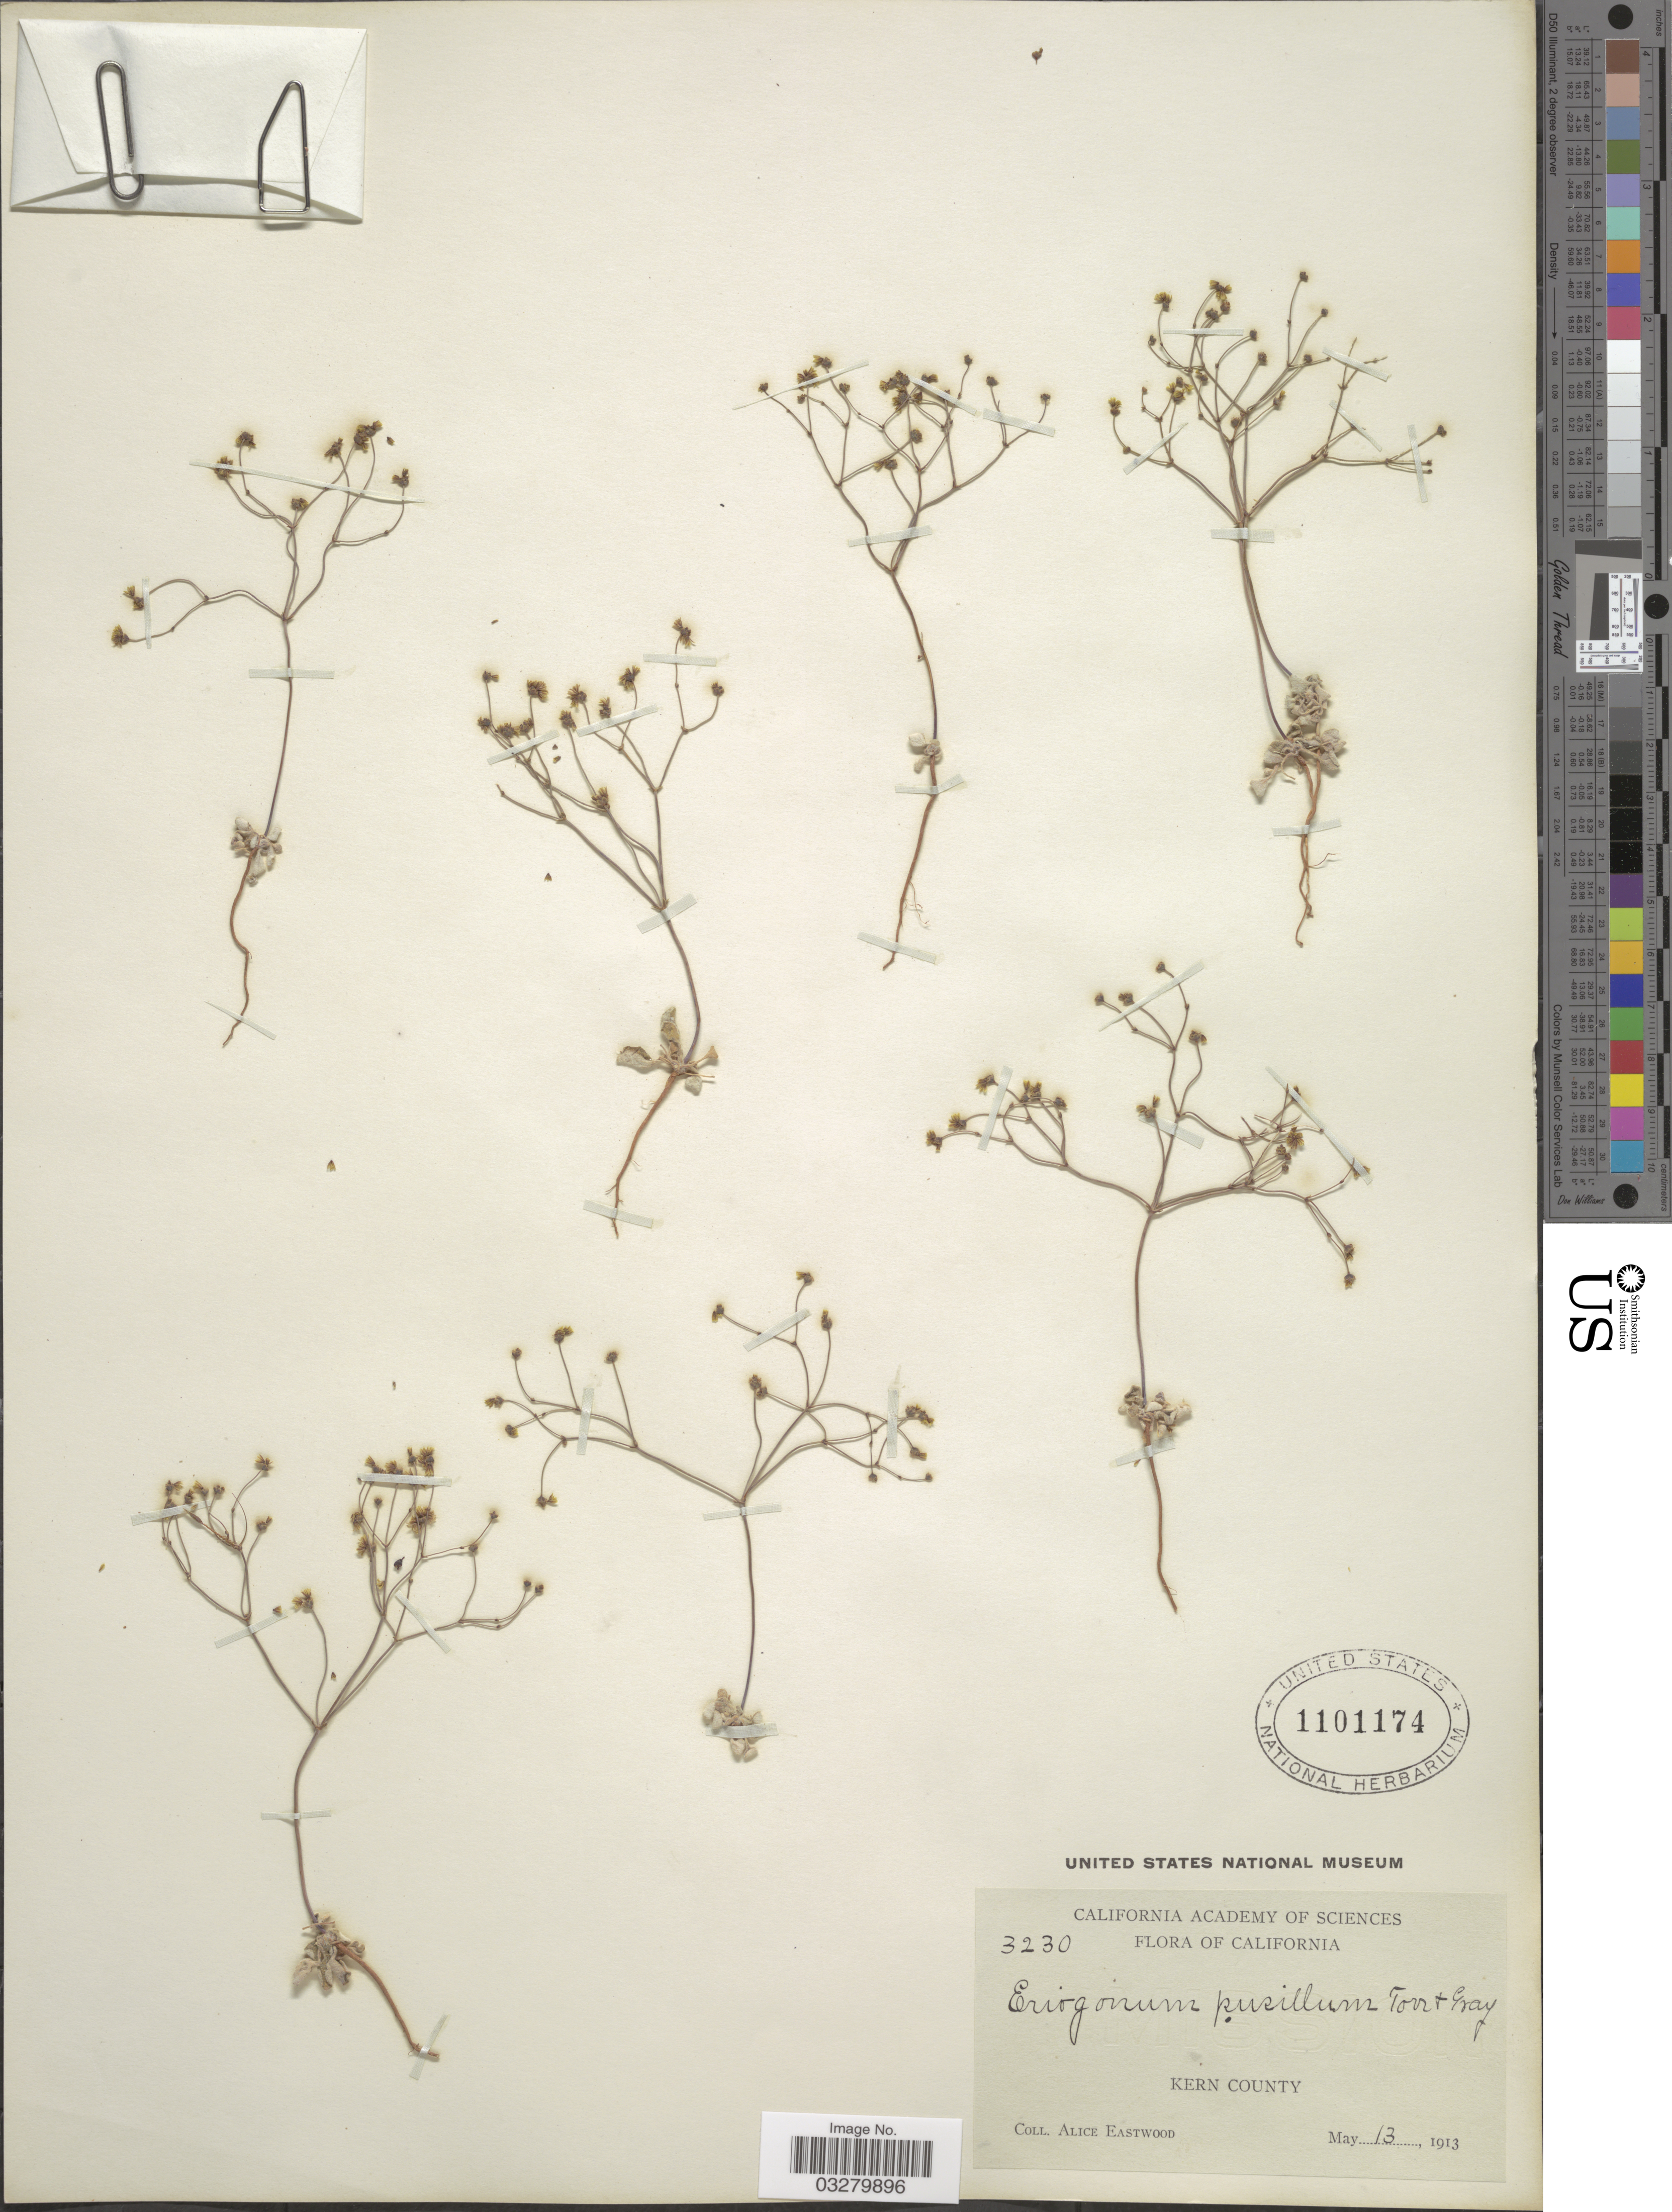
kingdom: Plantae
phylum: Tracheophyta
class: Magnoliopsida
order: Caryophyllales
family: Polygonaceae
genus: Eriogonum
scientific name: Eriogonum pusillum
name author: Torr. & A. Gray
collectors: A. Eastwood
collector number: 3230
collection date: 1913-05-13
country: United States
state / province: California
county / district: Kern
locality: Kern County.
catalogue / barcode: US 1101174